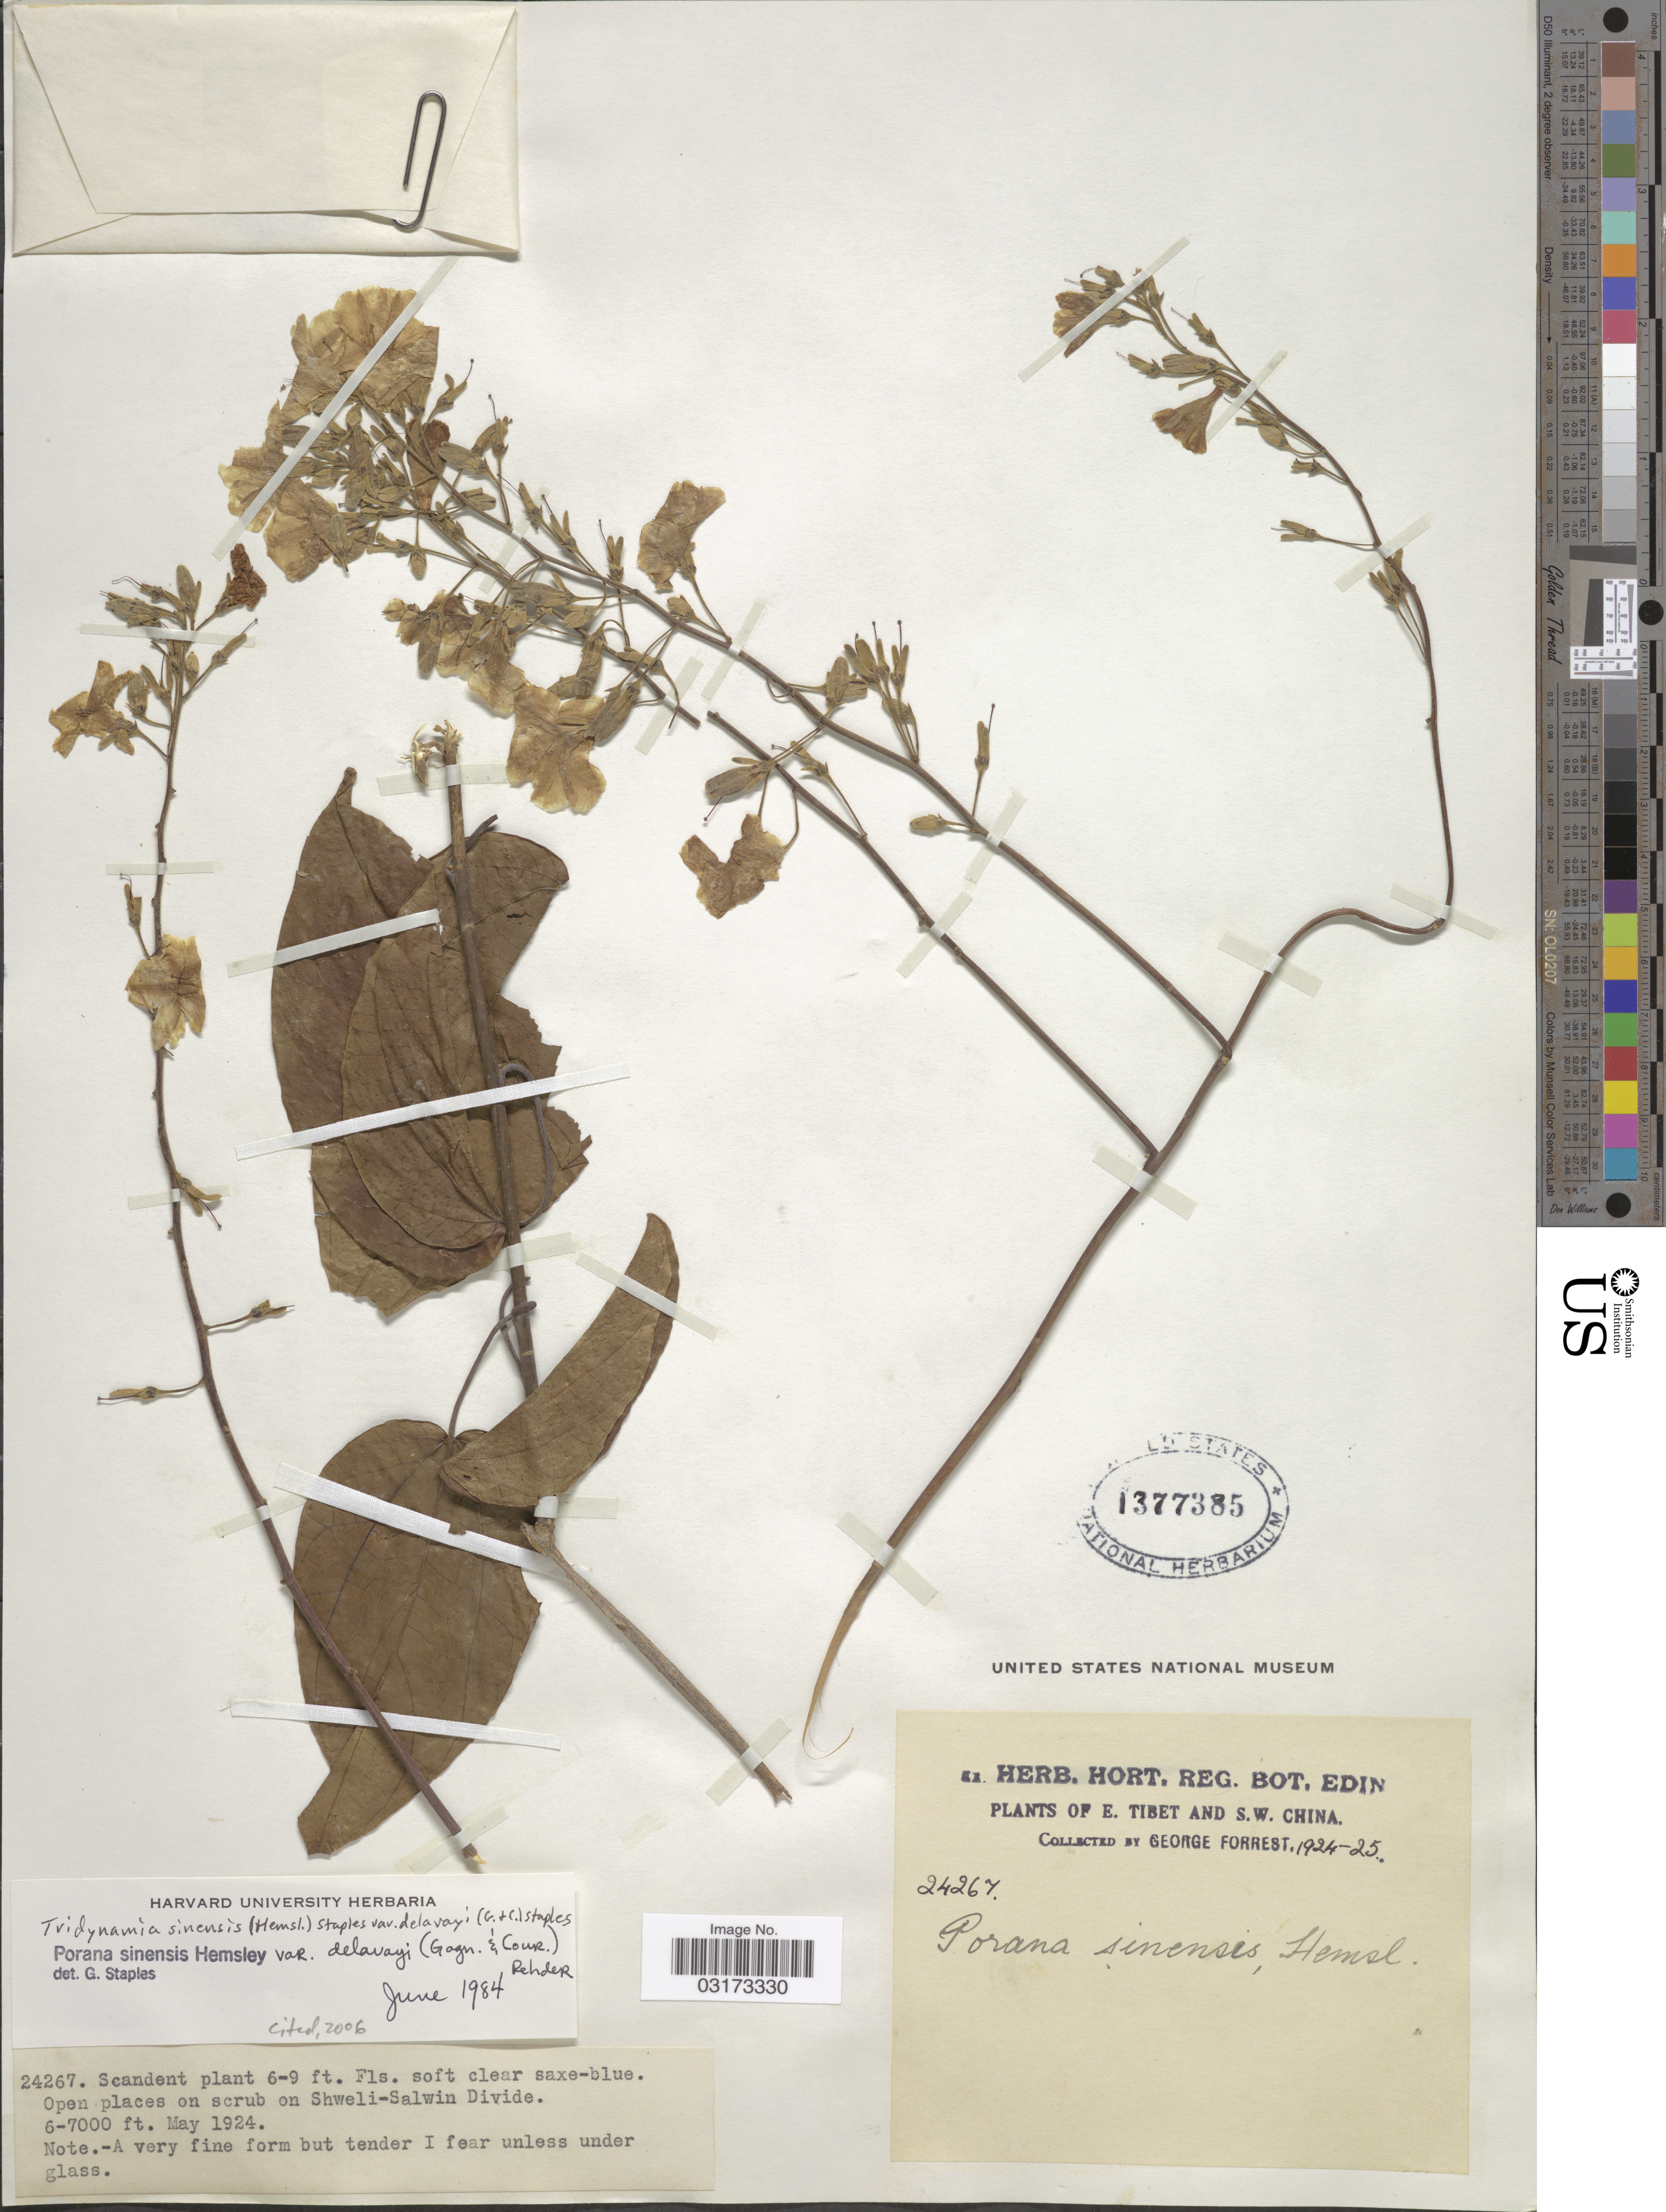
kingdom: Plantae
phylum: Tracheophyta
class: Magnoliopsida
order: Solanales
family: Convolvulaceae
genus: Tridynamia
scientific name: Tridynamia sinensis var. delavayi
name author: (Gagnep. & Courchet) Staples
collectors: G. Forrest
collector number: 24267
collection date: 1924-05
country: China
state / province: Xizang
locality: E. Tibet and S.W. China. On Shweli-Salwin Divide.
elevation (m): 1829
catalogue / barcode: US 1377385